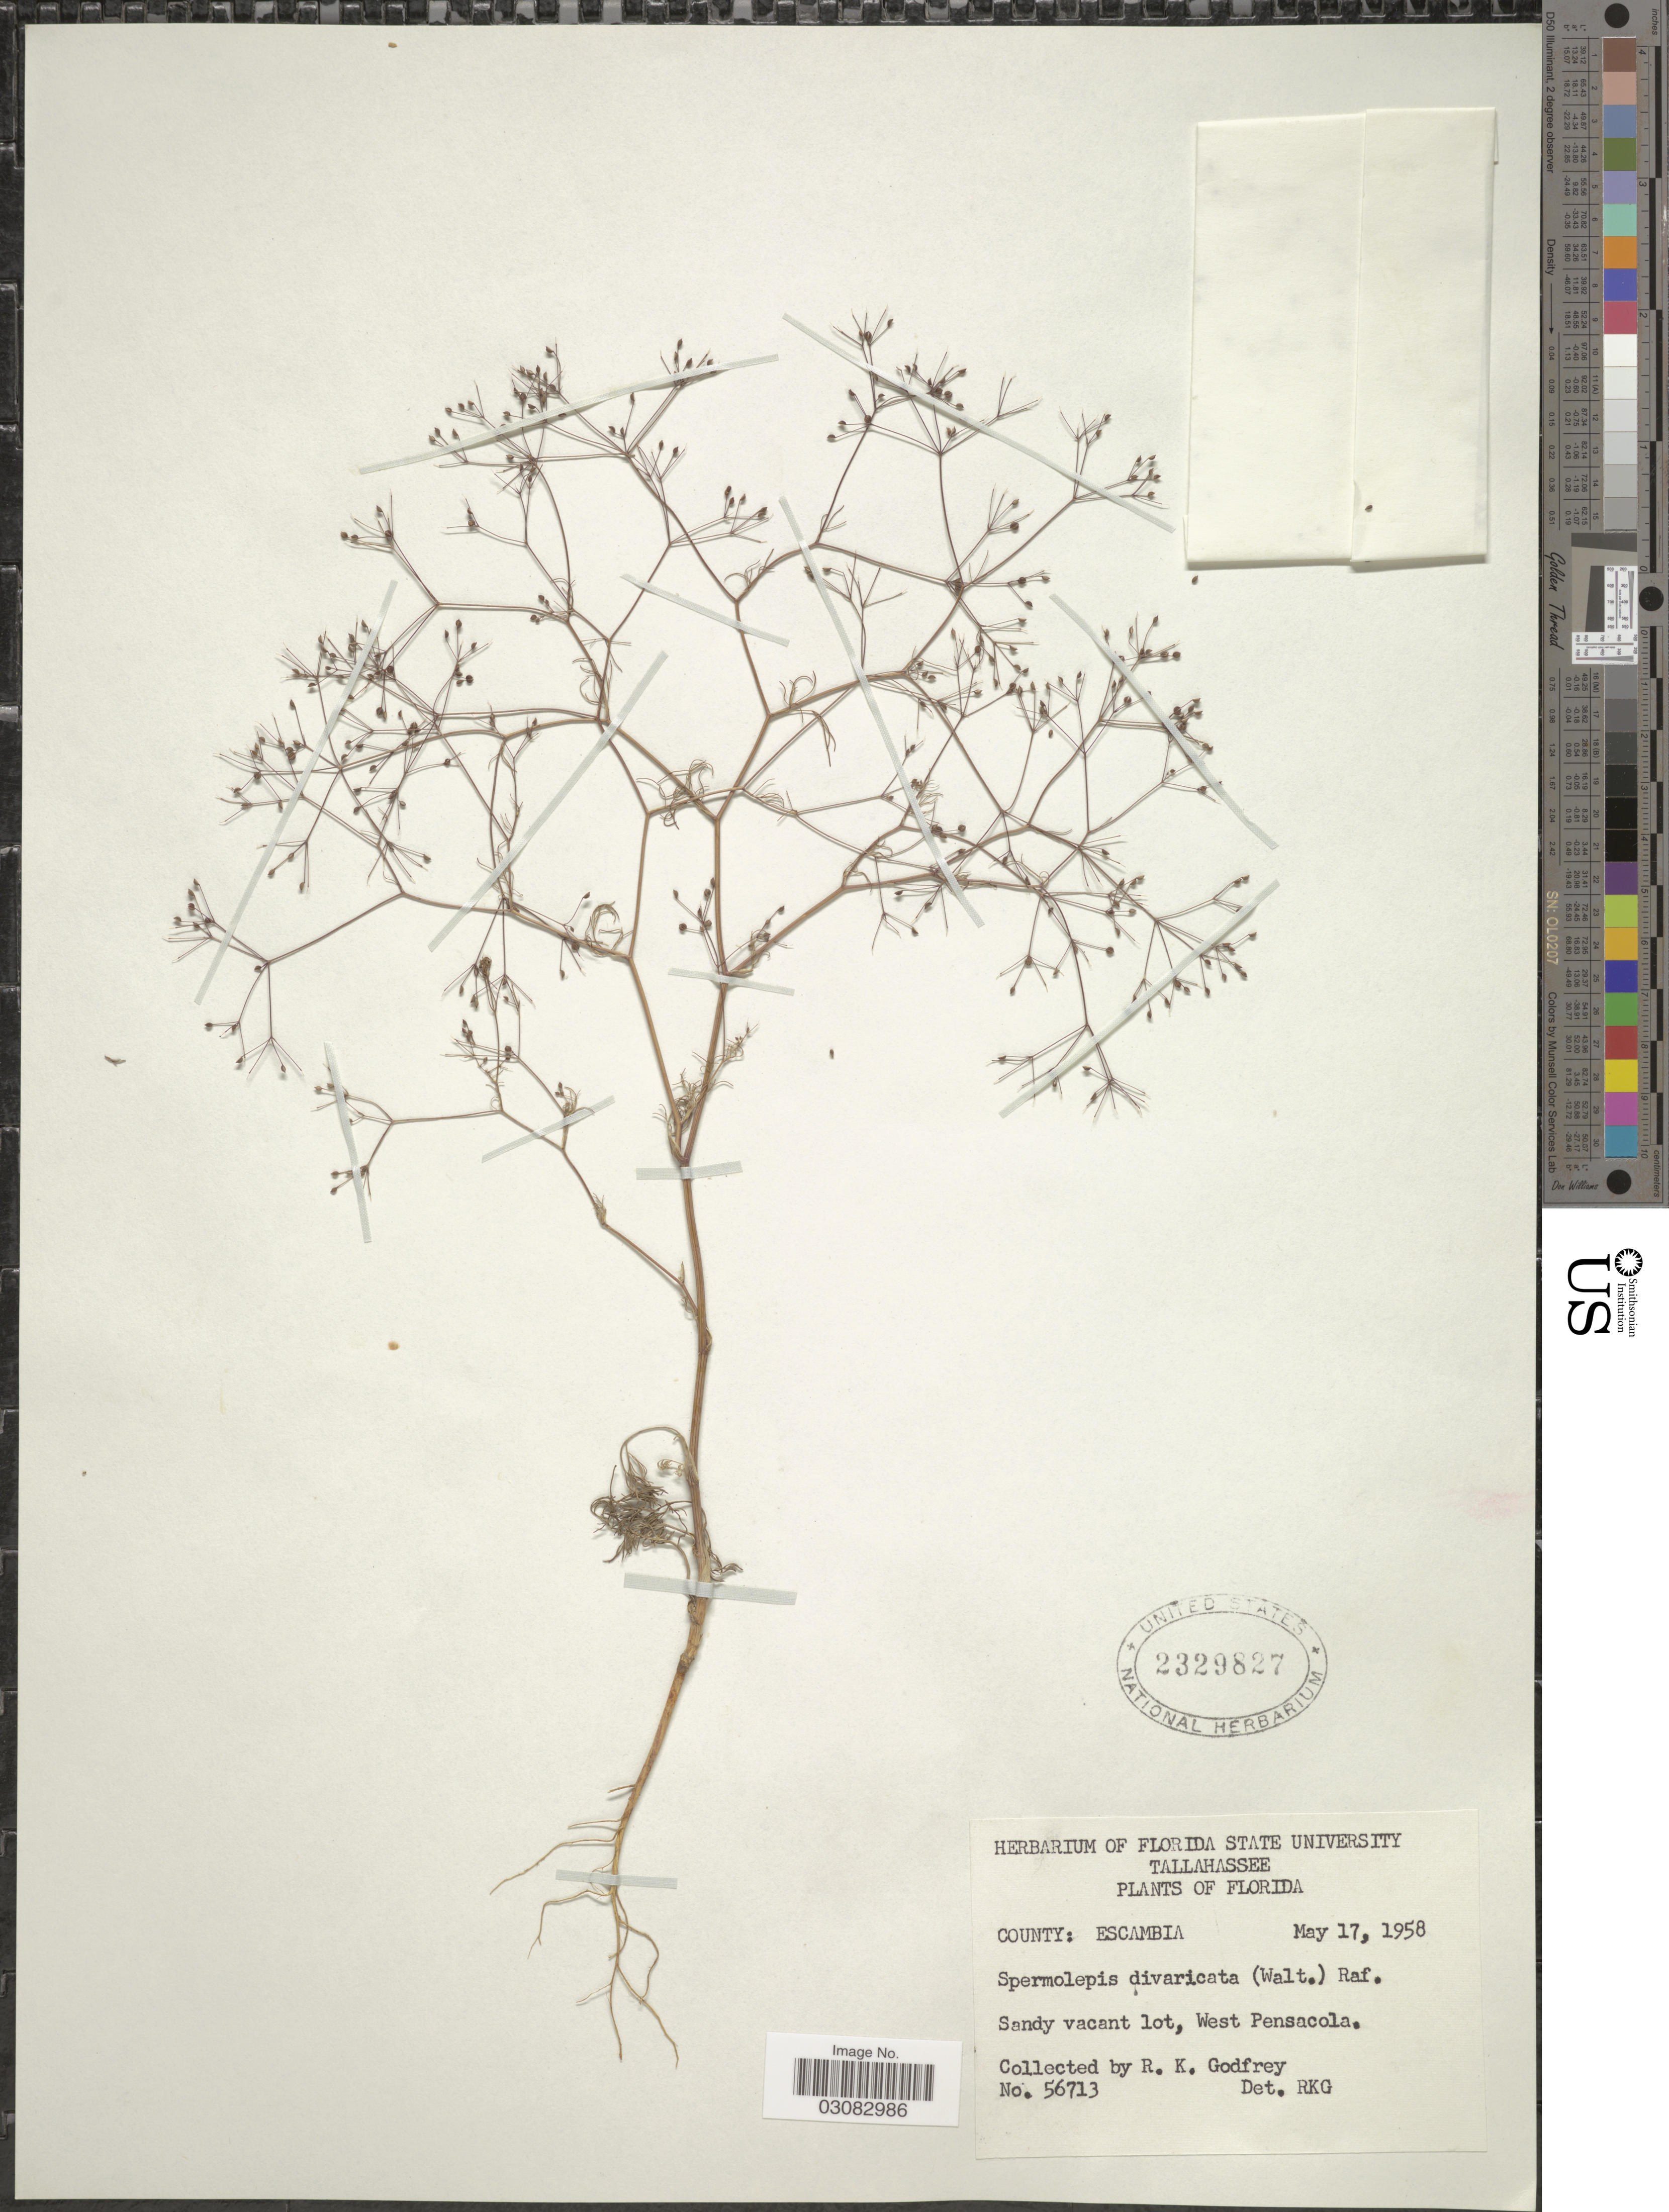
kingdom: Plantae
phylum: Tracheophyta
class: Magnoliopsida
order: Apiales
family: Apiaceae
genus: Spermolepis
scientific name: Spermolepis divaricata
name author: (Walter) Raf.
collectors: R. K. Godfrey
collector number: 56713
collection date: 1958-05-17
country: United States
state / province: Florida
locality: County: Escambia, West Pensacola.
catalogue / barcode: US 2329827